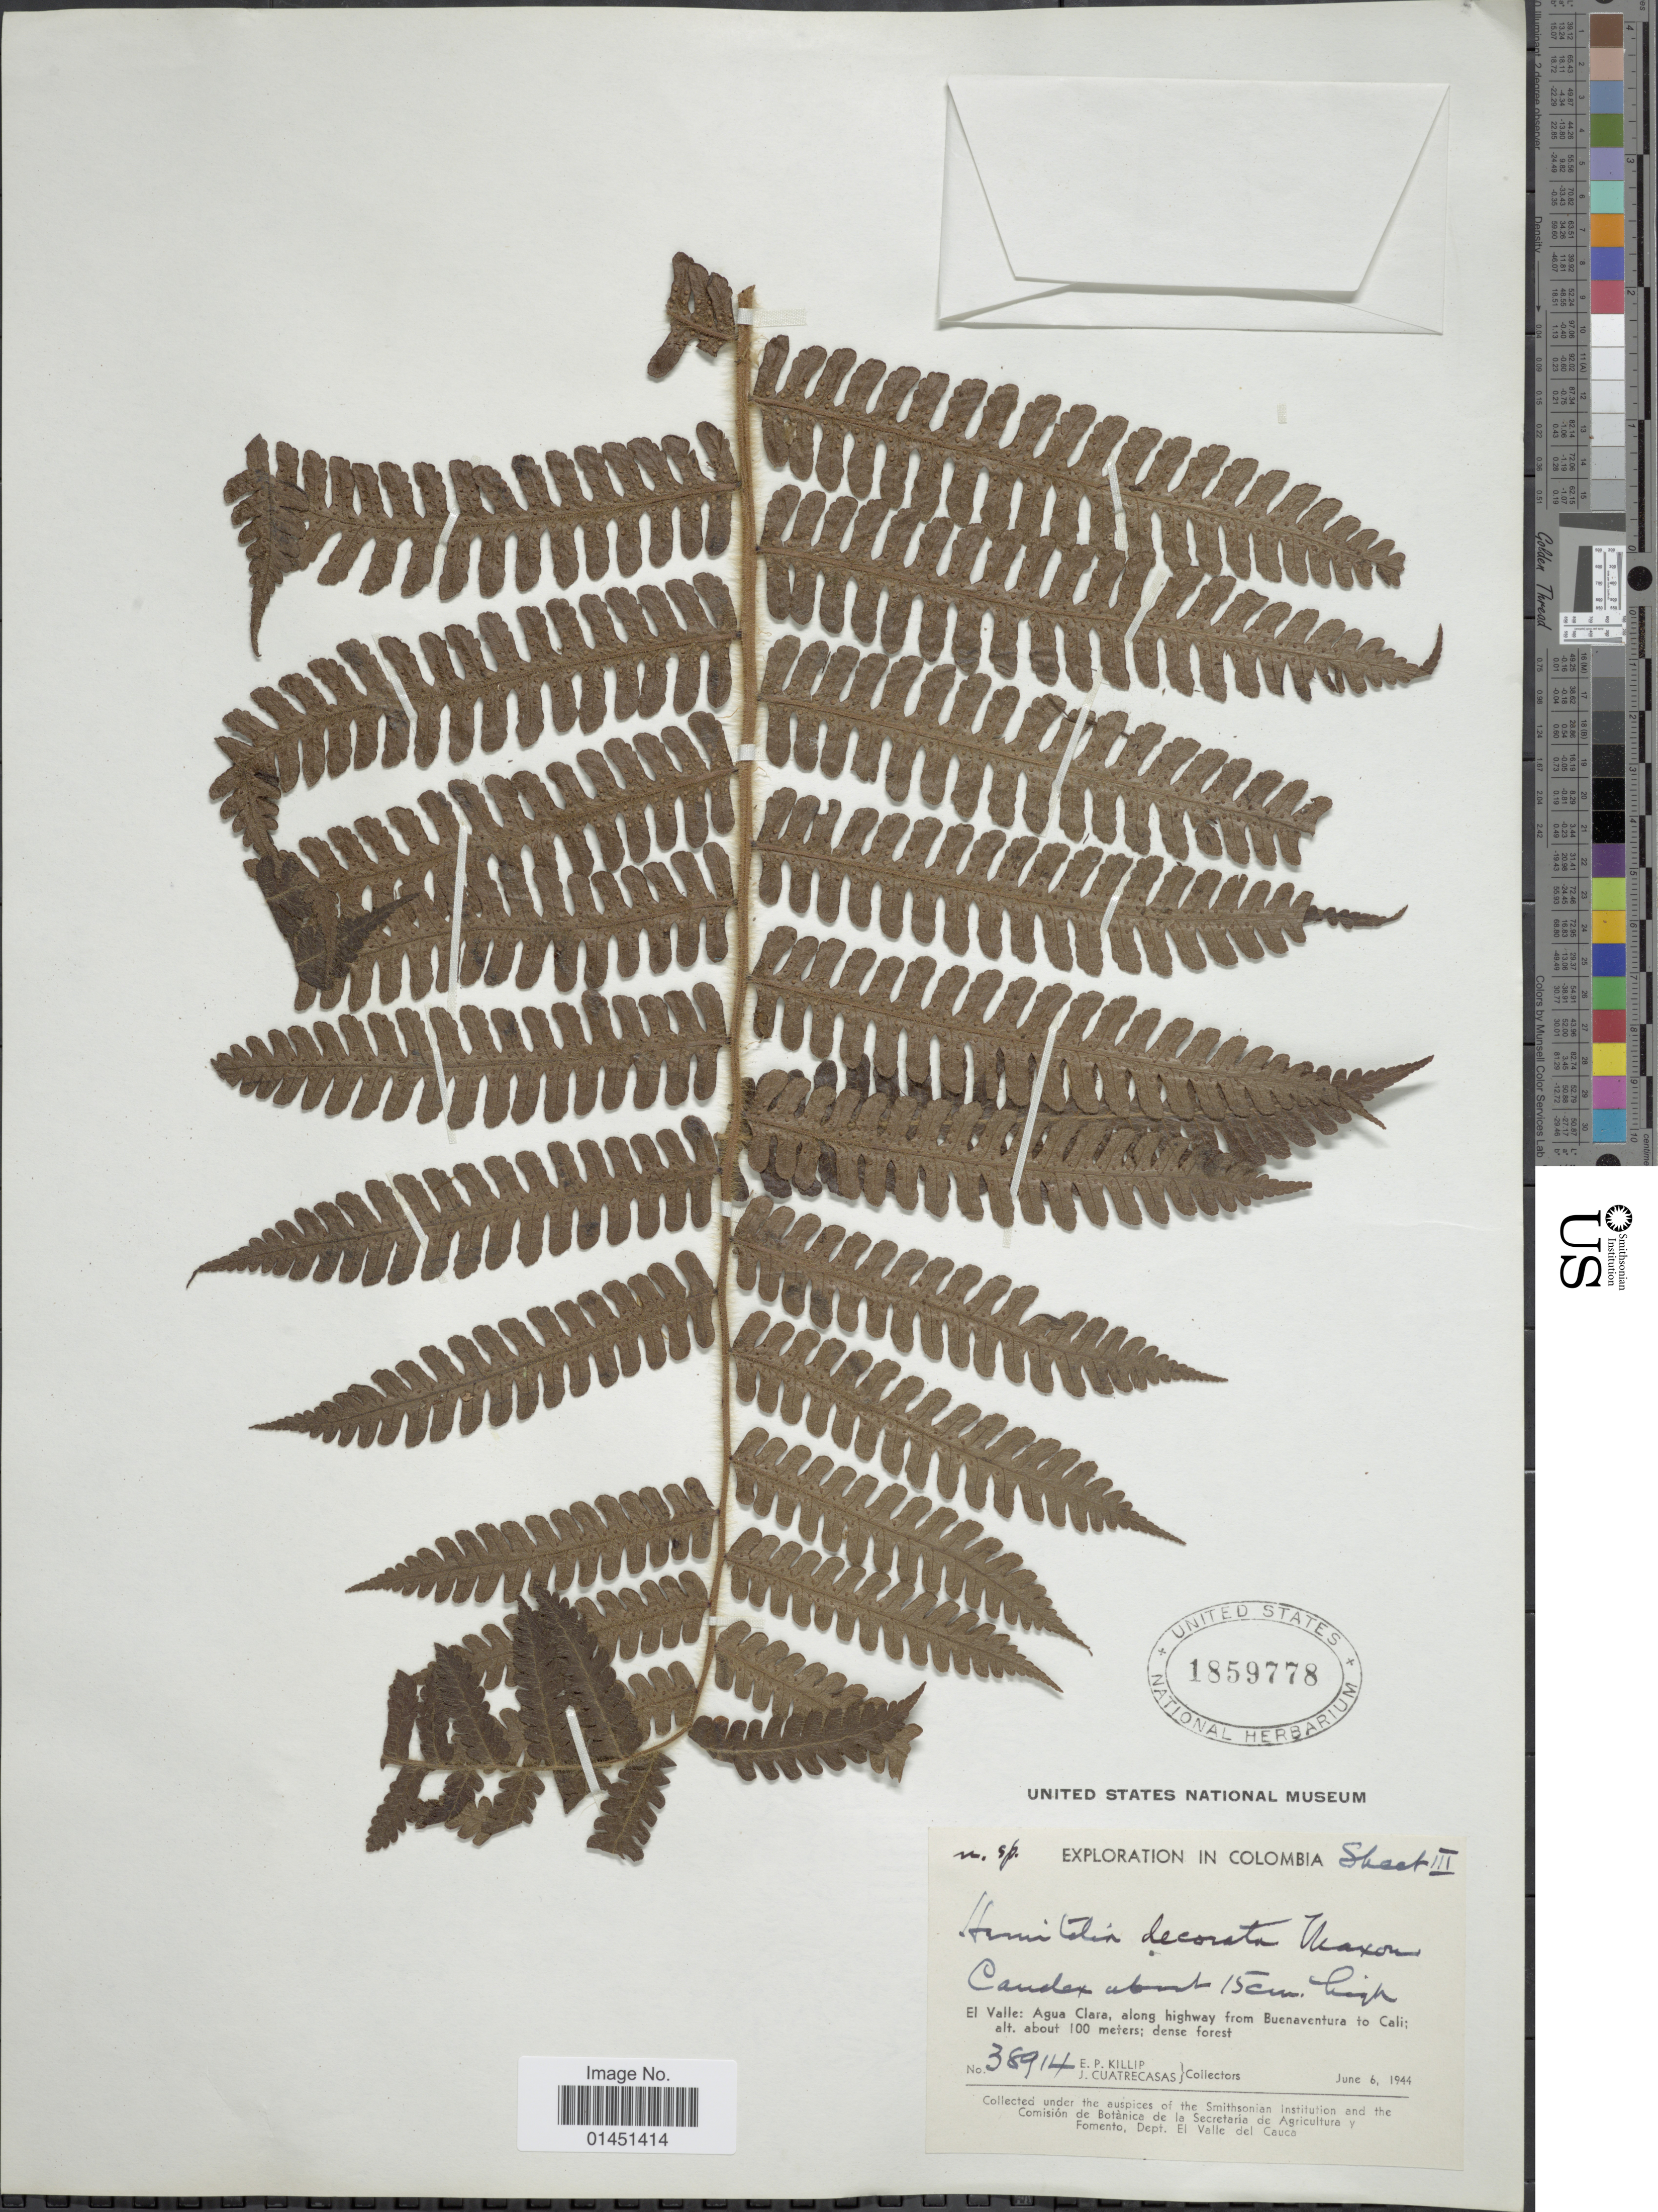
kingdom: Plantae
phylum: Tracheophyta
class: Polypodiopsida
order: Cyatheales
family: Cyatheaceae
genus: Cyathea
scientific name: Cyathea decorata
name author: (Maxon) R.M. Tryon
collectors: E. P. Killip & J. Cuatrecasas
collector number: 38914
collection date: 1944-06-06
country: Colombia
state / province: Valle del Cauca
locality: El Valle: Agua Clara, along highway from Buenaventura to Cali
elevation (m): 100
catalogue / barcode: US 1859778